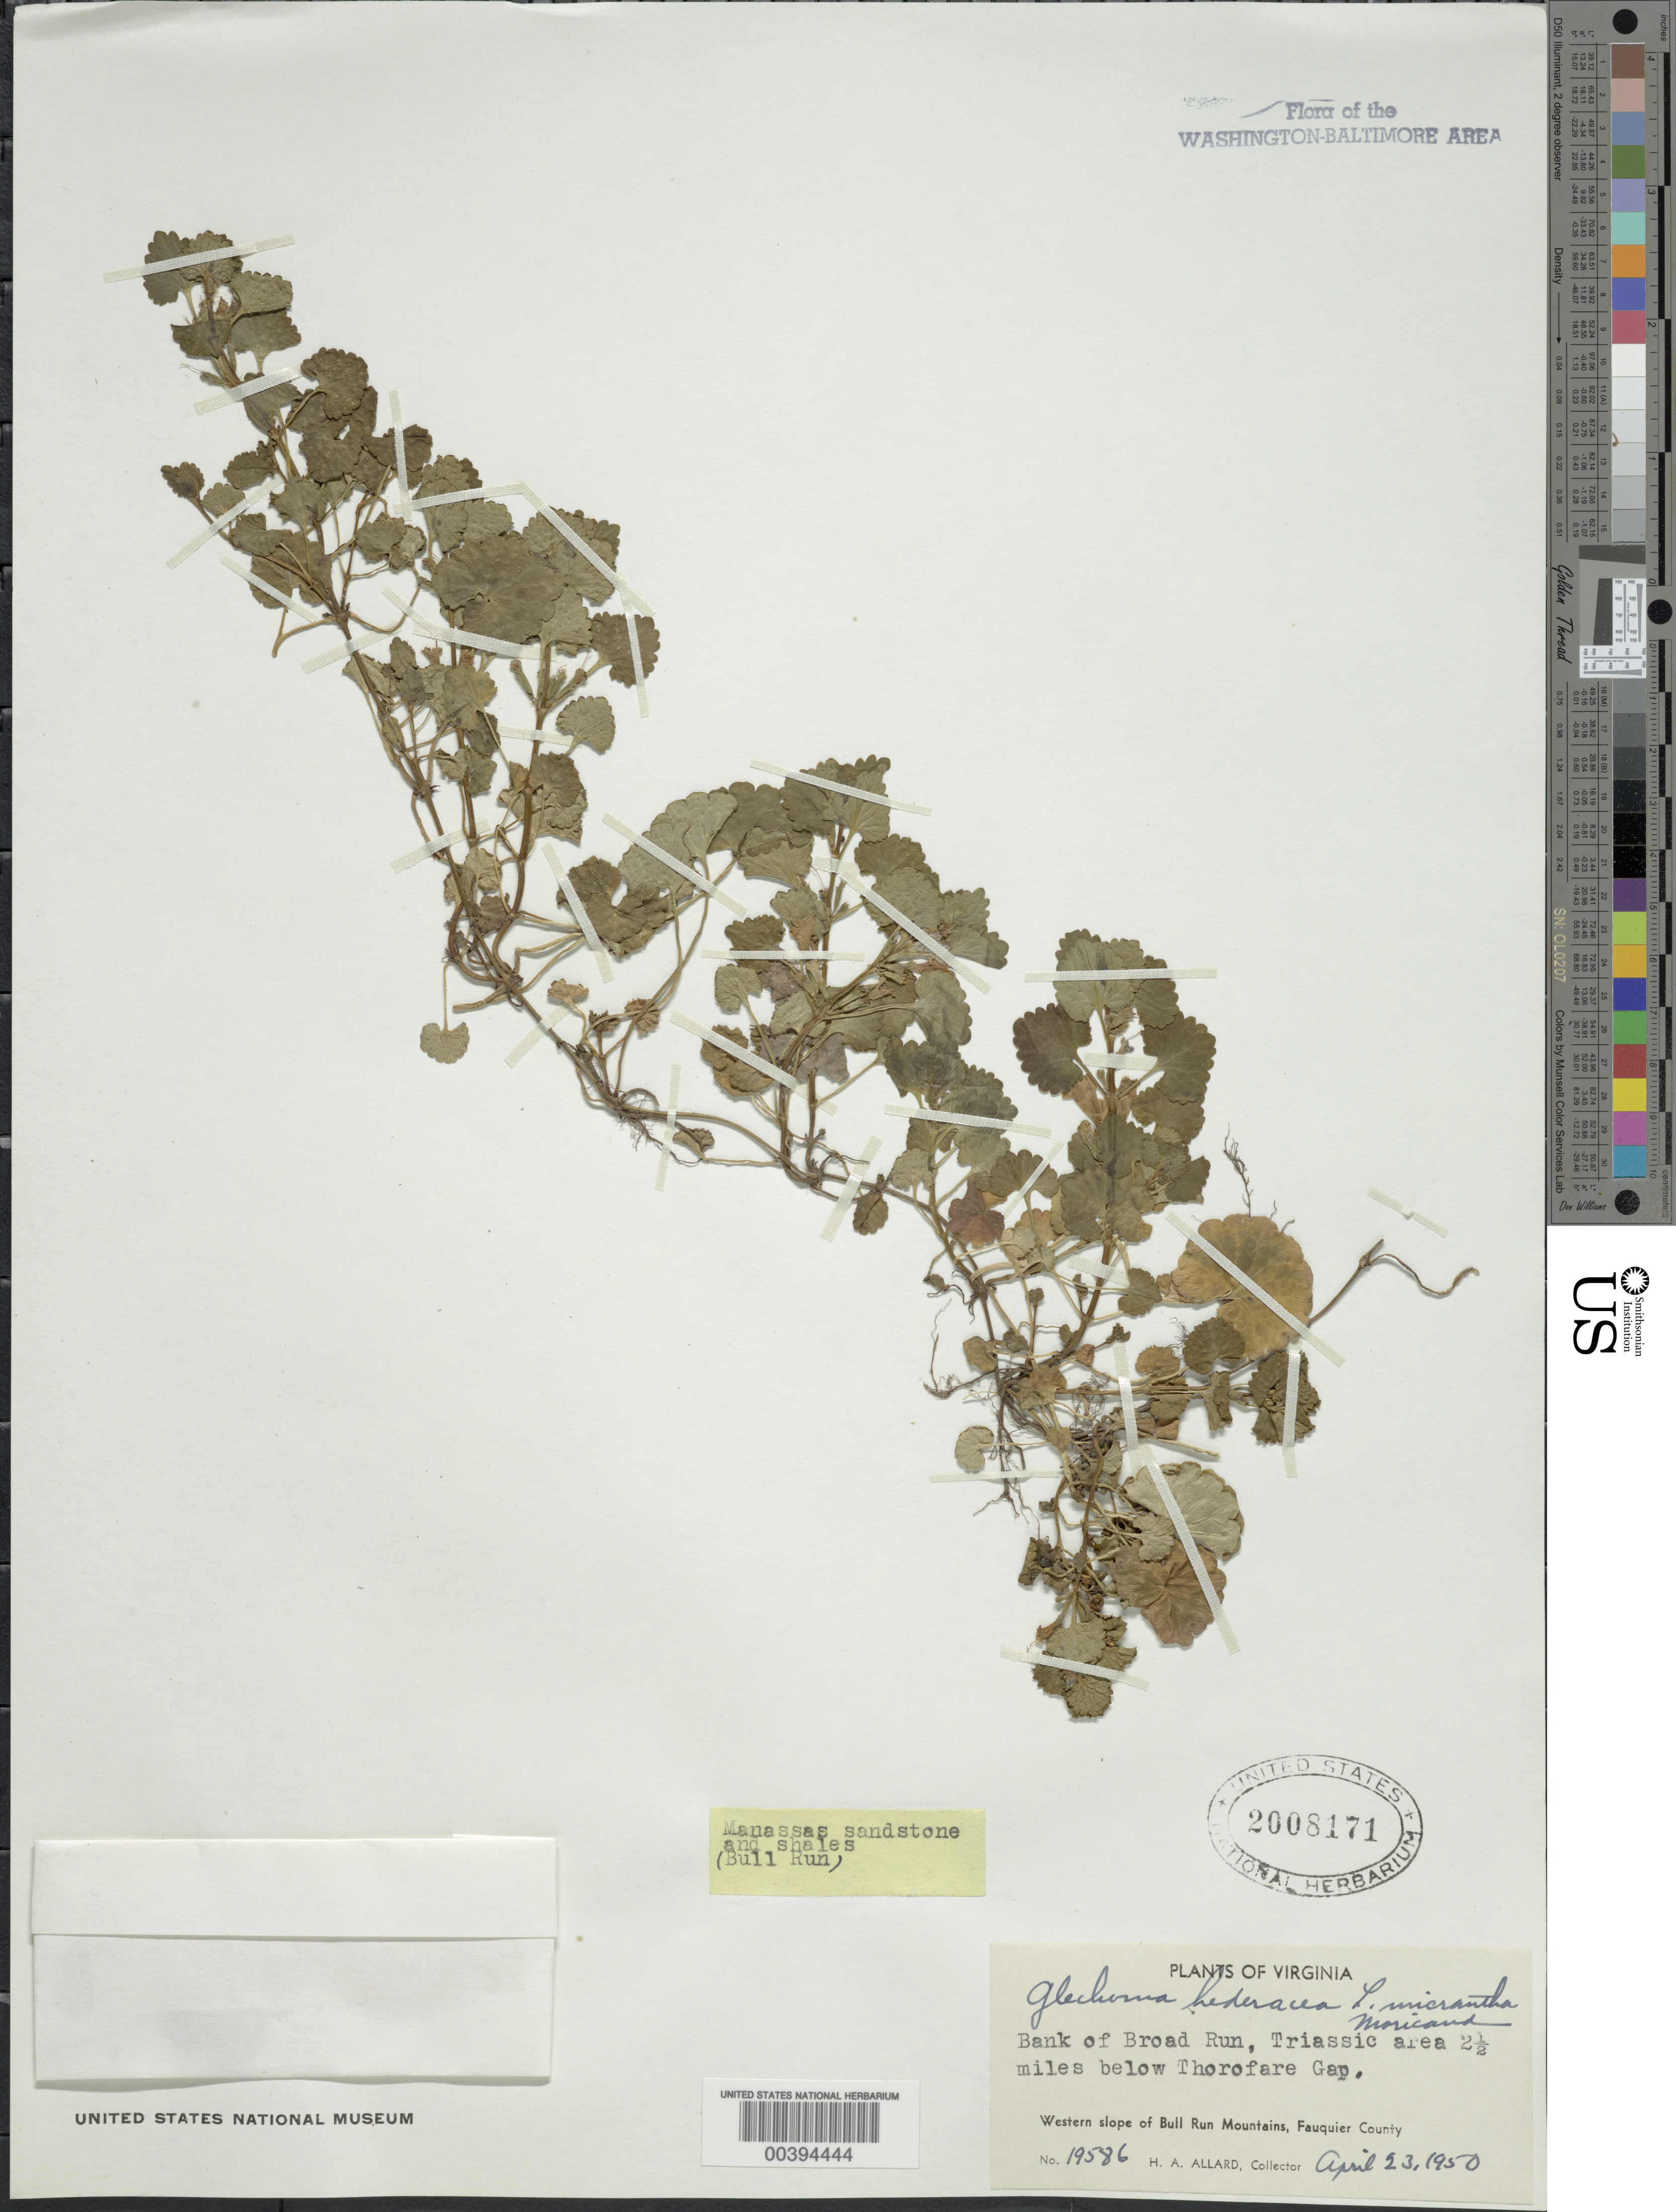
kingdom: Plantae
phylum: Tracheophyta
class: Magnoliopsida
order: Lamiales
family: Lamiaceae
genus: Glechoma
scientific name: Glechoma hederacea var. micrantha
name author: Moric.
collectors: H. A. Allard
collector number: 19586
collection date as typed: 23 Apr 1950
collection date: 1950-04-23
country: United States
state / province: Virginia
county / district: Fauquier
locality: Broad Run below Thorofare Gap western slope of Bull Run Mts.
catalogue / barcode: US 2008171